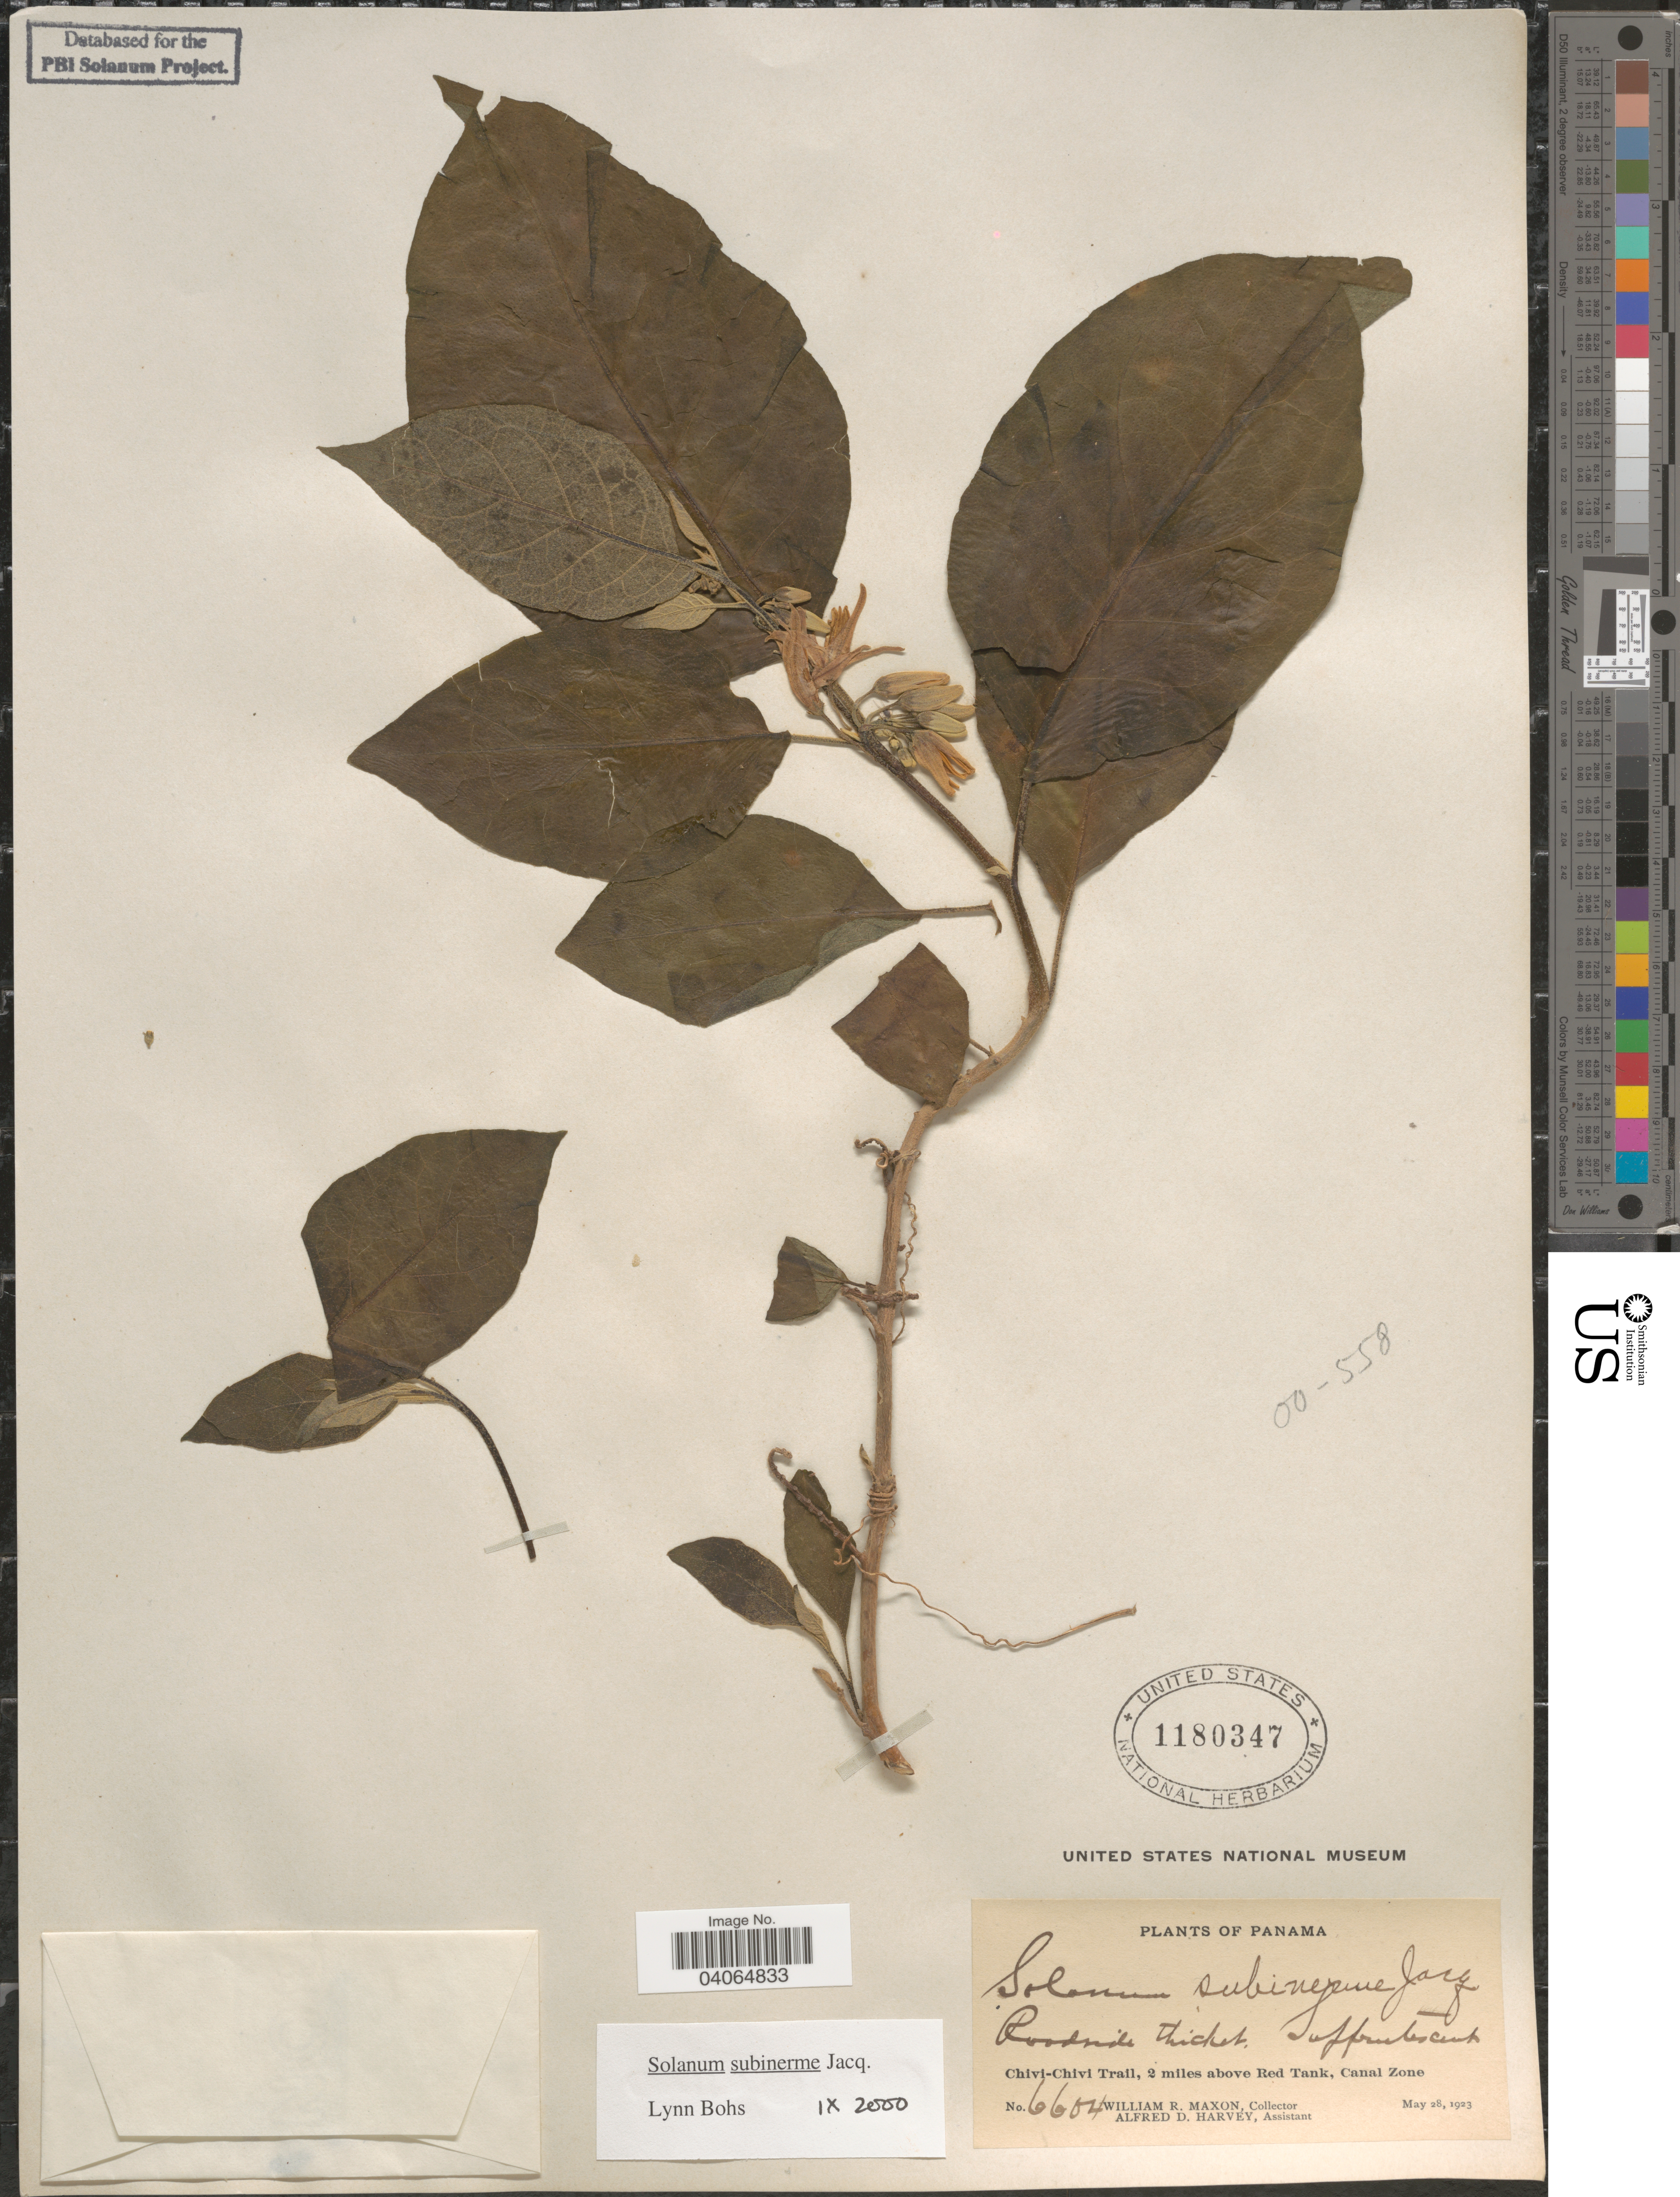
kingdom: Plantae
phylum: Tracheophyta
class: Magnoliopsida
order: Solanales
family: Solanaceae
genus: Solanum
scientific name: Solanum subinerme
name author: Jacq.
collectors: W. R. Maxon & A. D. Harvey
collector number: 6604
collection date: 1923-05-28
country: Panama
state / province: Colón / Panamá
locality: Roadside thicket. Chivi-Chivi Trail, 2 miles above Red Tank, Canal Zone.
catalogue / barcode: US 1180347